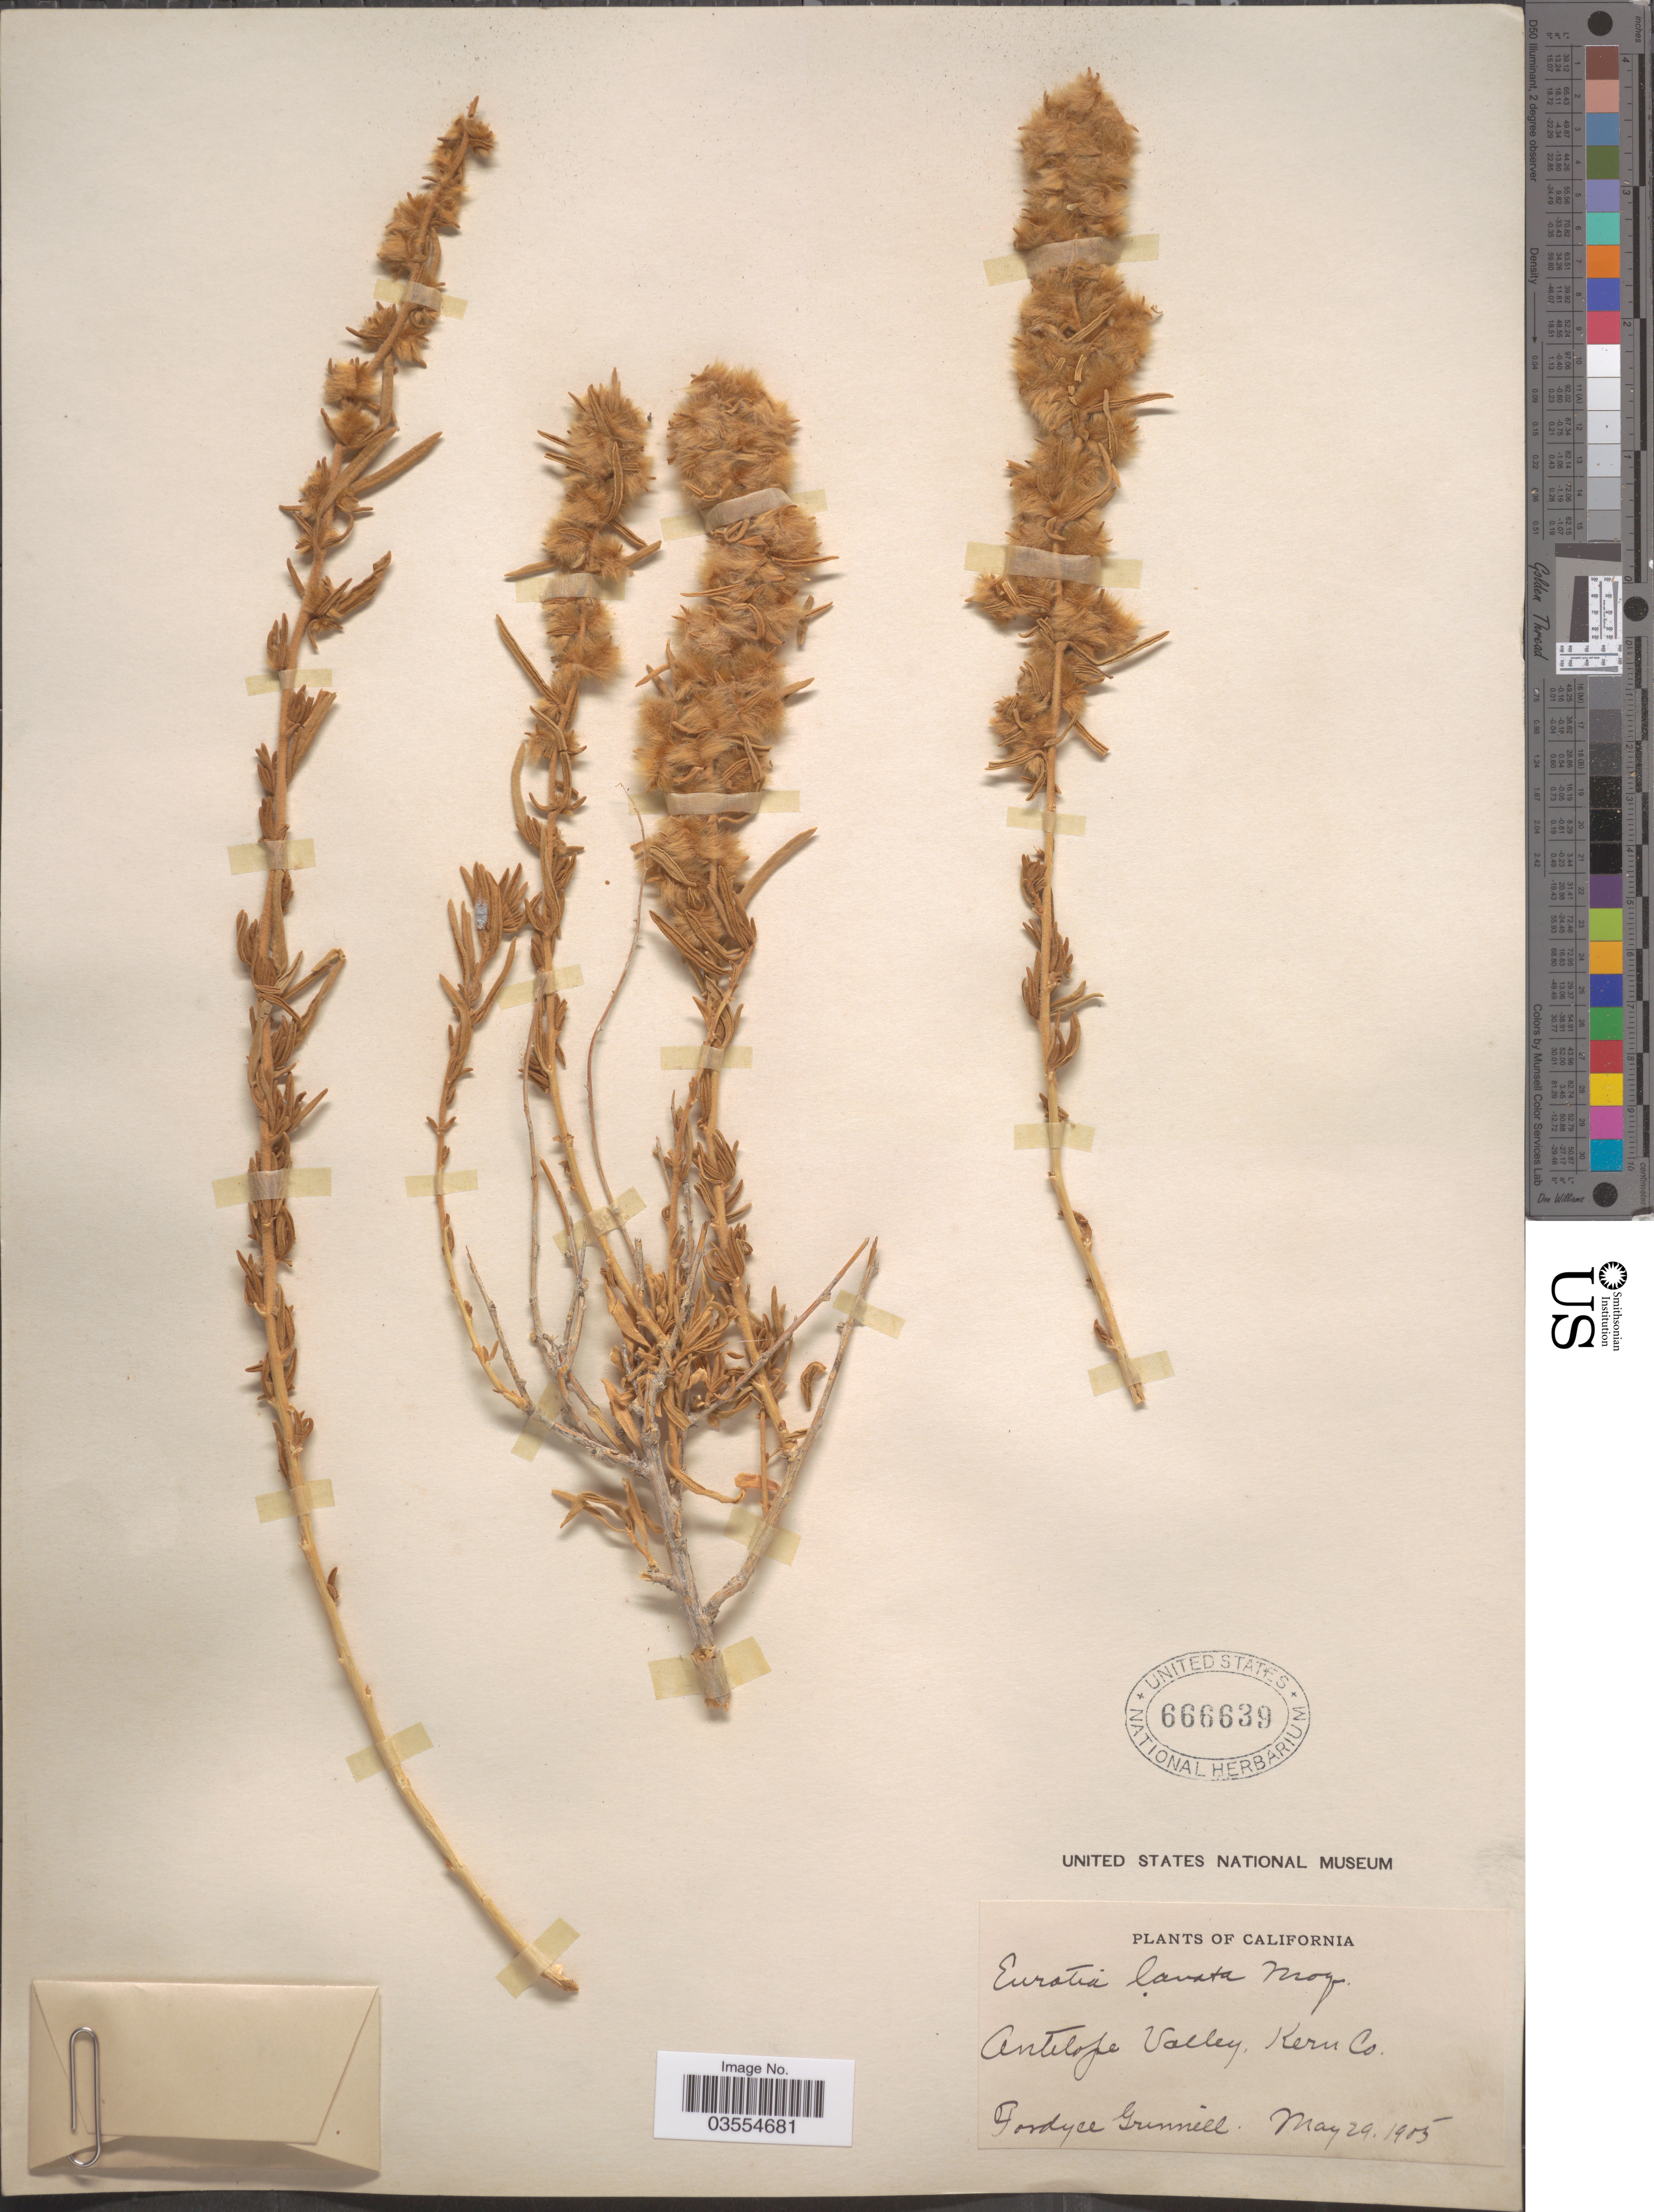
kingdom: Plantae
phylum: Tracheophyta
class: Magnoliopsida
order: Caryophyllales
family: Amaranthaceae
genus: Krascheninnikovia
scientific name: Krascheninnikovia lanata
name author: (Pursh) A. Meeuse & A.Smit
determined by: U.S. National Herbarium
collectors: F. Grinnell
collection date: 1905-05-29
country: United States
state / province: California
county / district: Kern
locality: Antelope Valley, Kern Co.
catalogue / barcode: US 666639